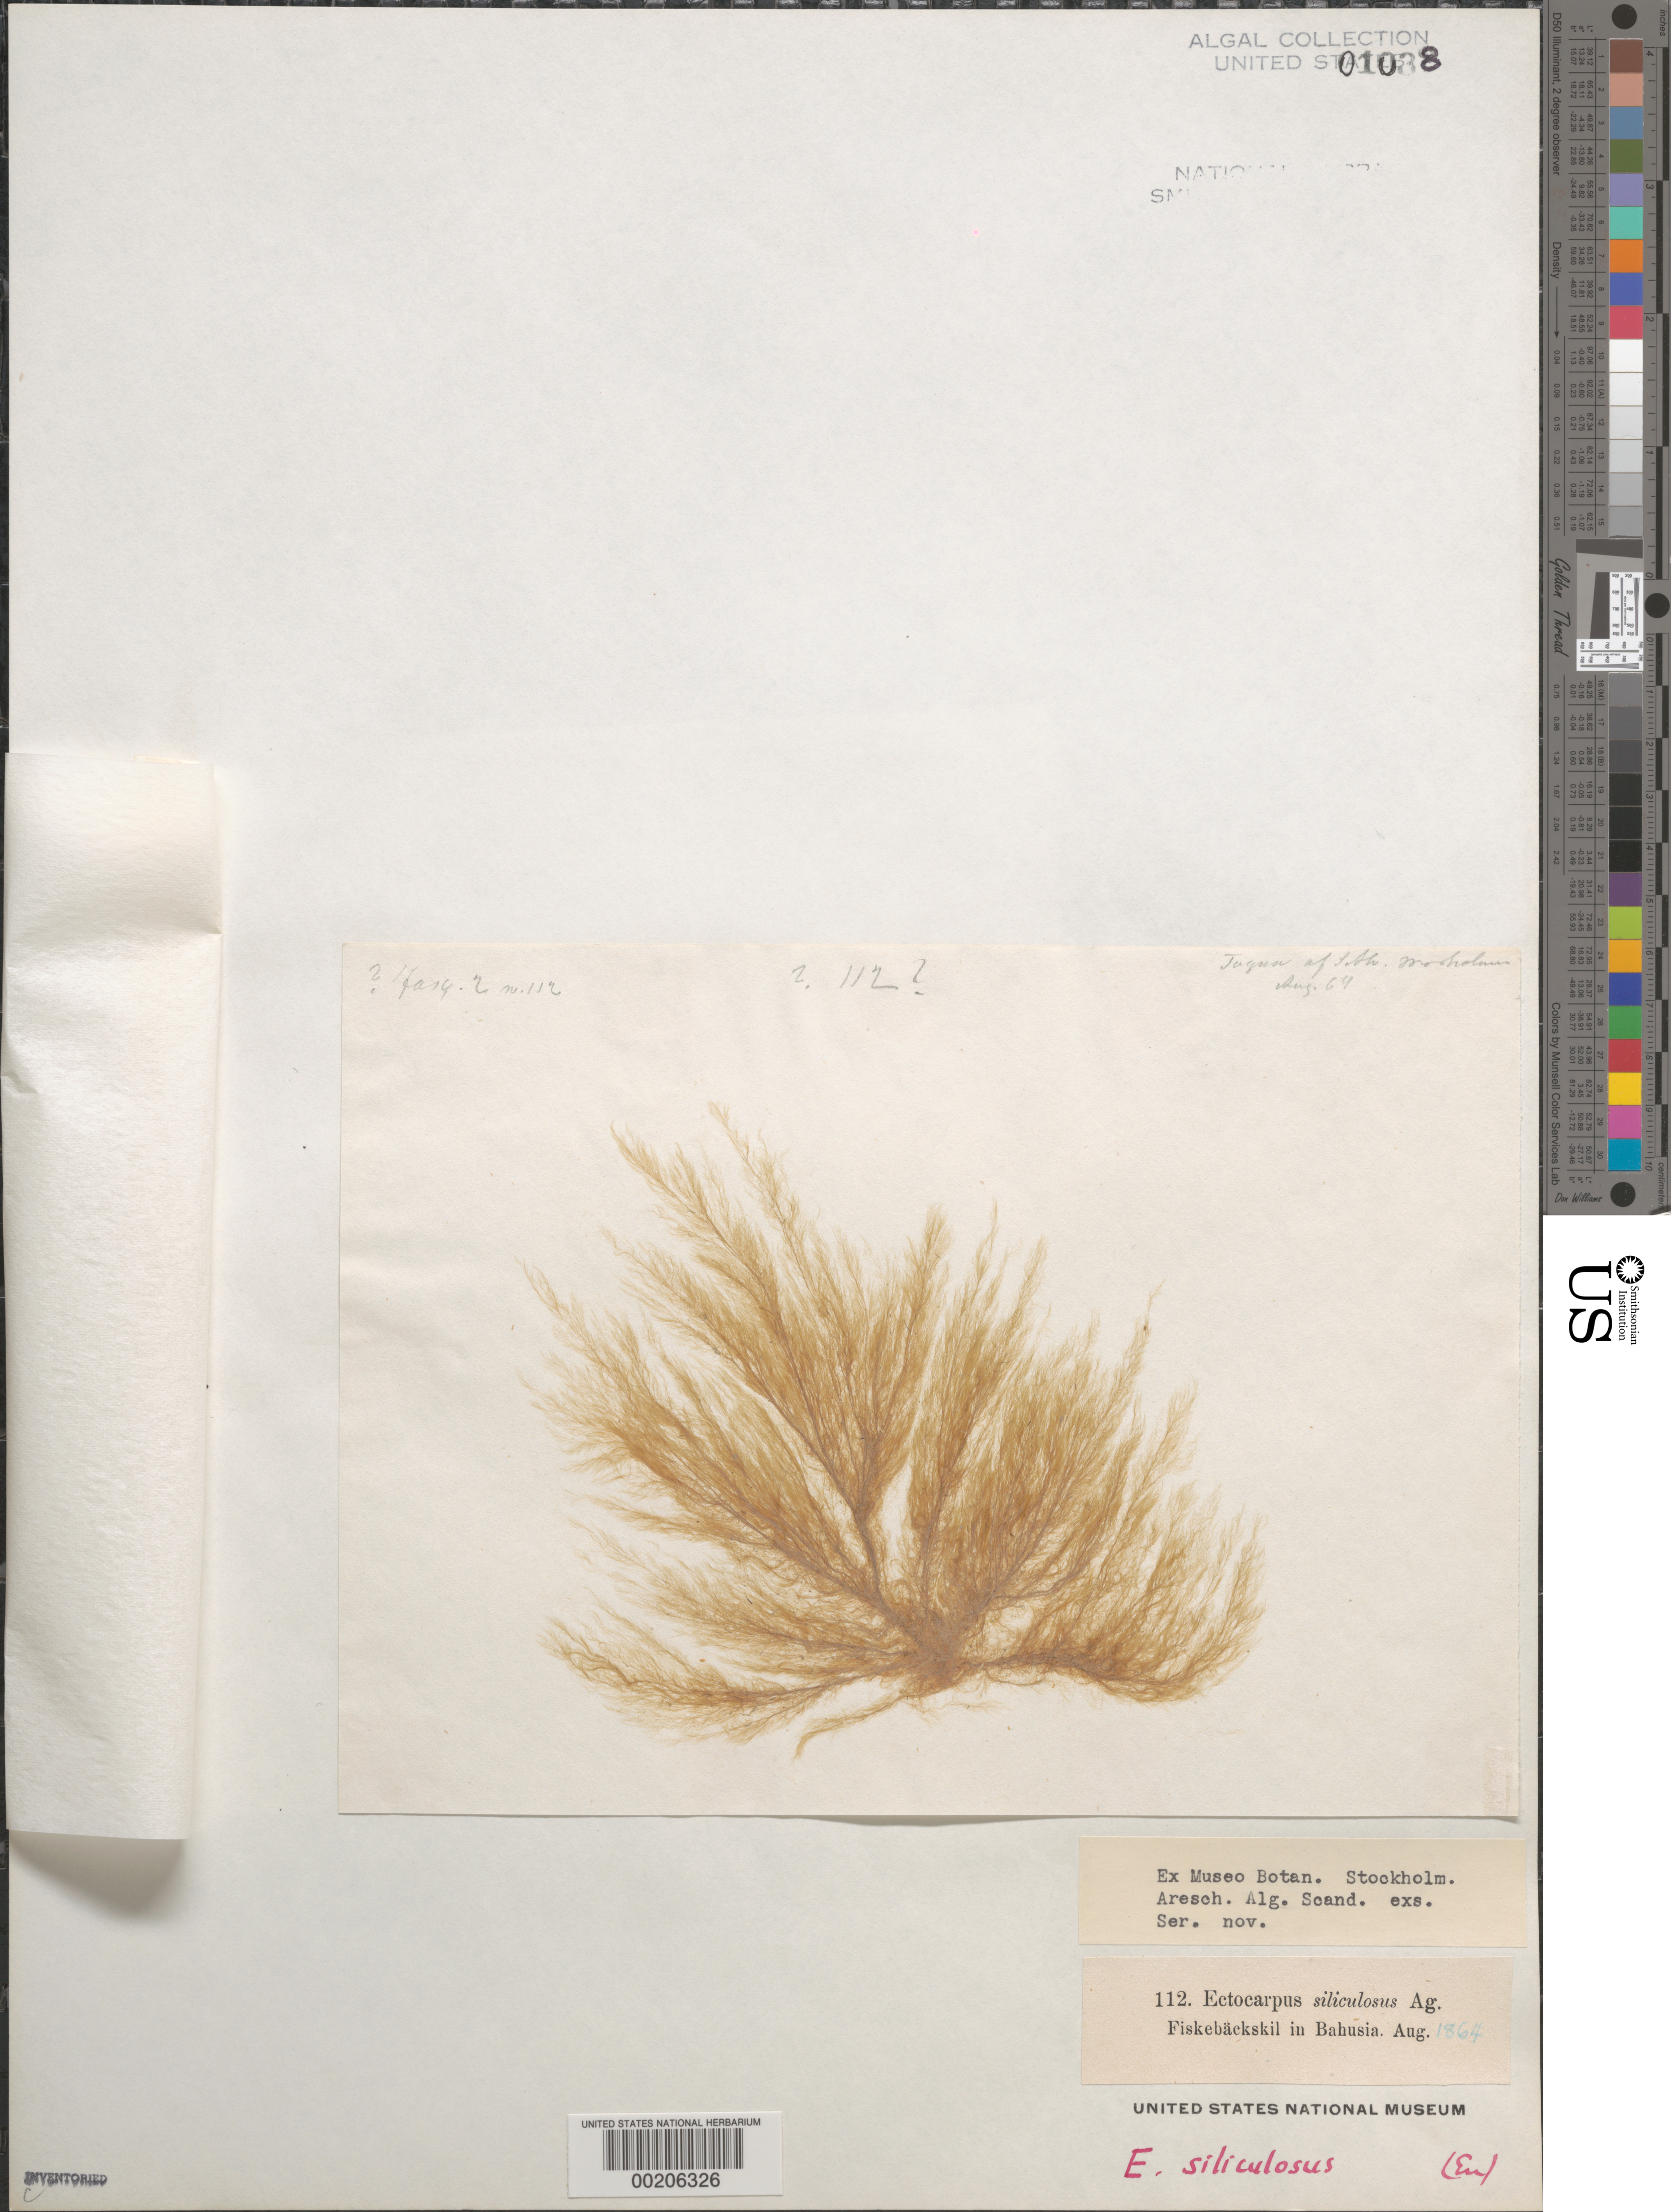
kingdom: Chromista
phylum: Ochrophyta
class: Phaeophyceae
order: Ectocarpales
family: Ectocarpaceae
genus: Ectocarpus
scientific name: Ectocarpus siliculosus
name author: (Dillwyn) Lyngbye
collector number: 112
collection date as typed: Aug 1864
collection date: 1864-08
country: Sweden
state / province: Västra Götaland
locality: Fiskebackskil, bohuslan (bahusia)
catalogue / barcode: US 1038